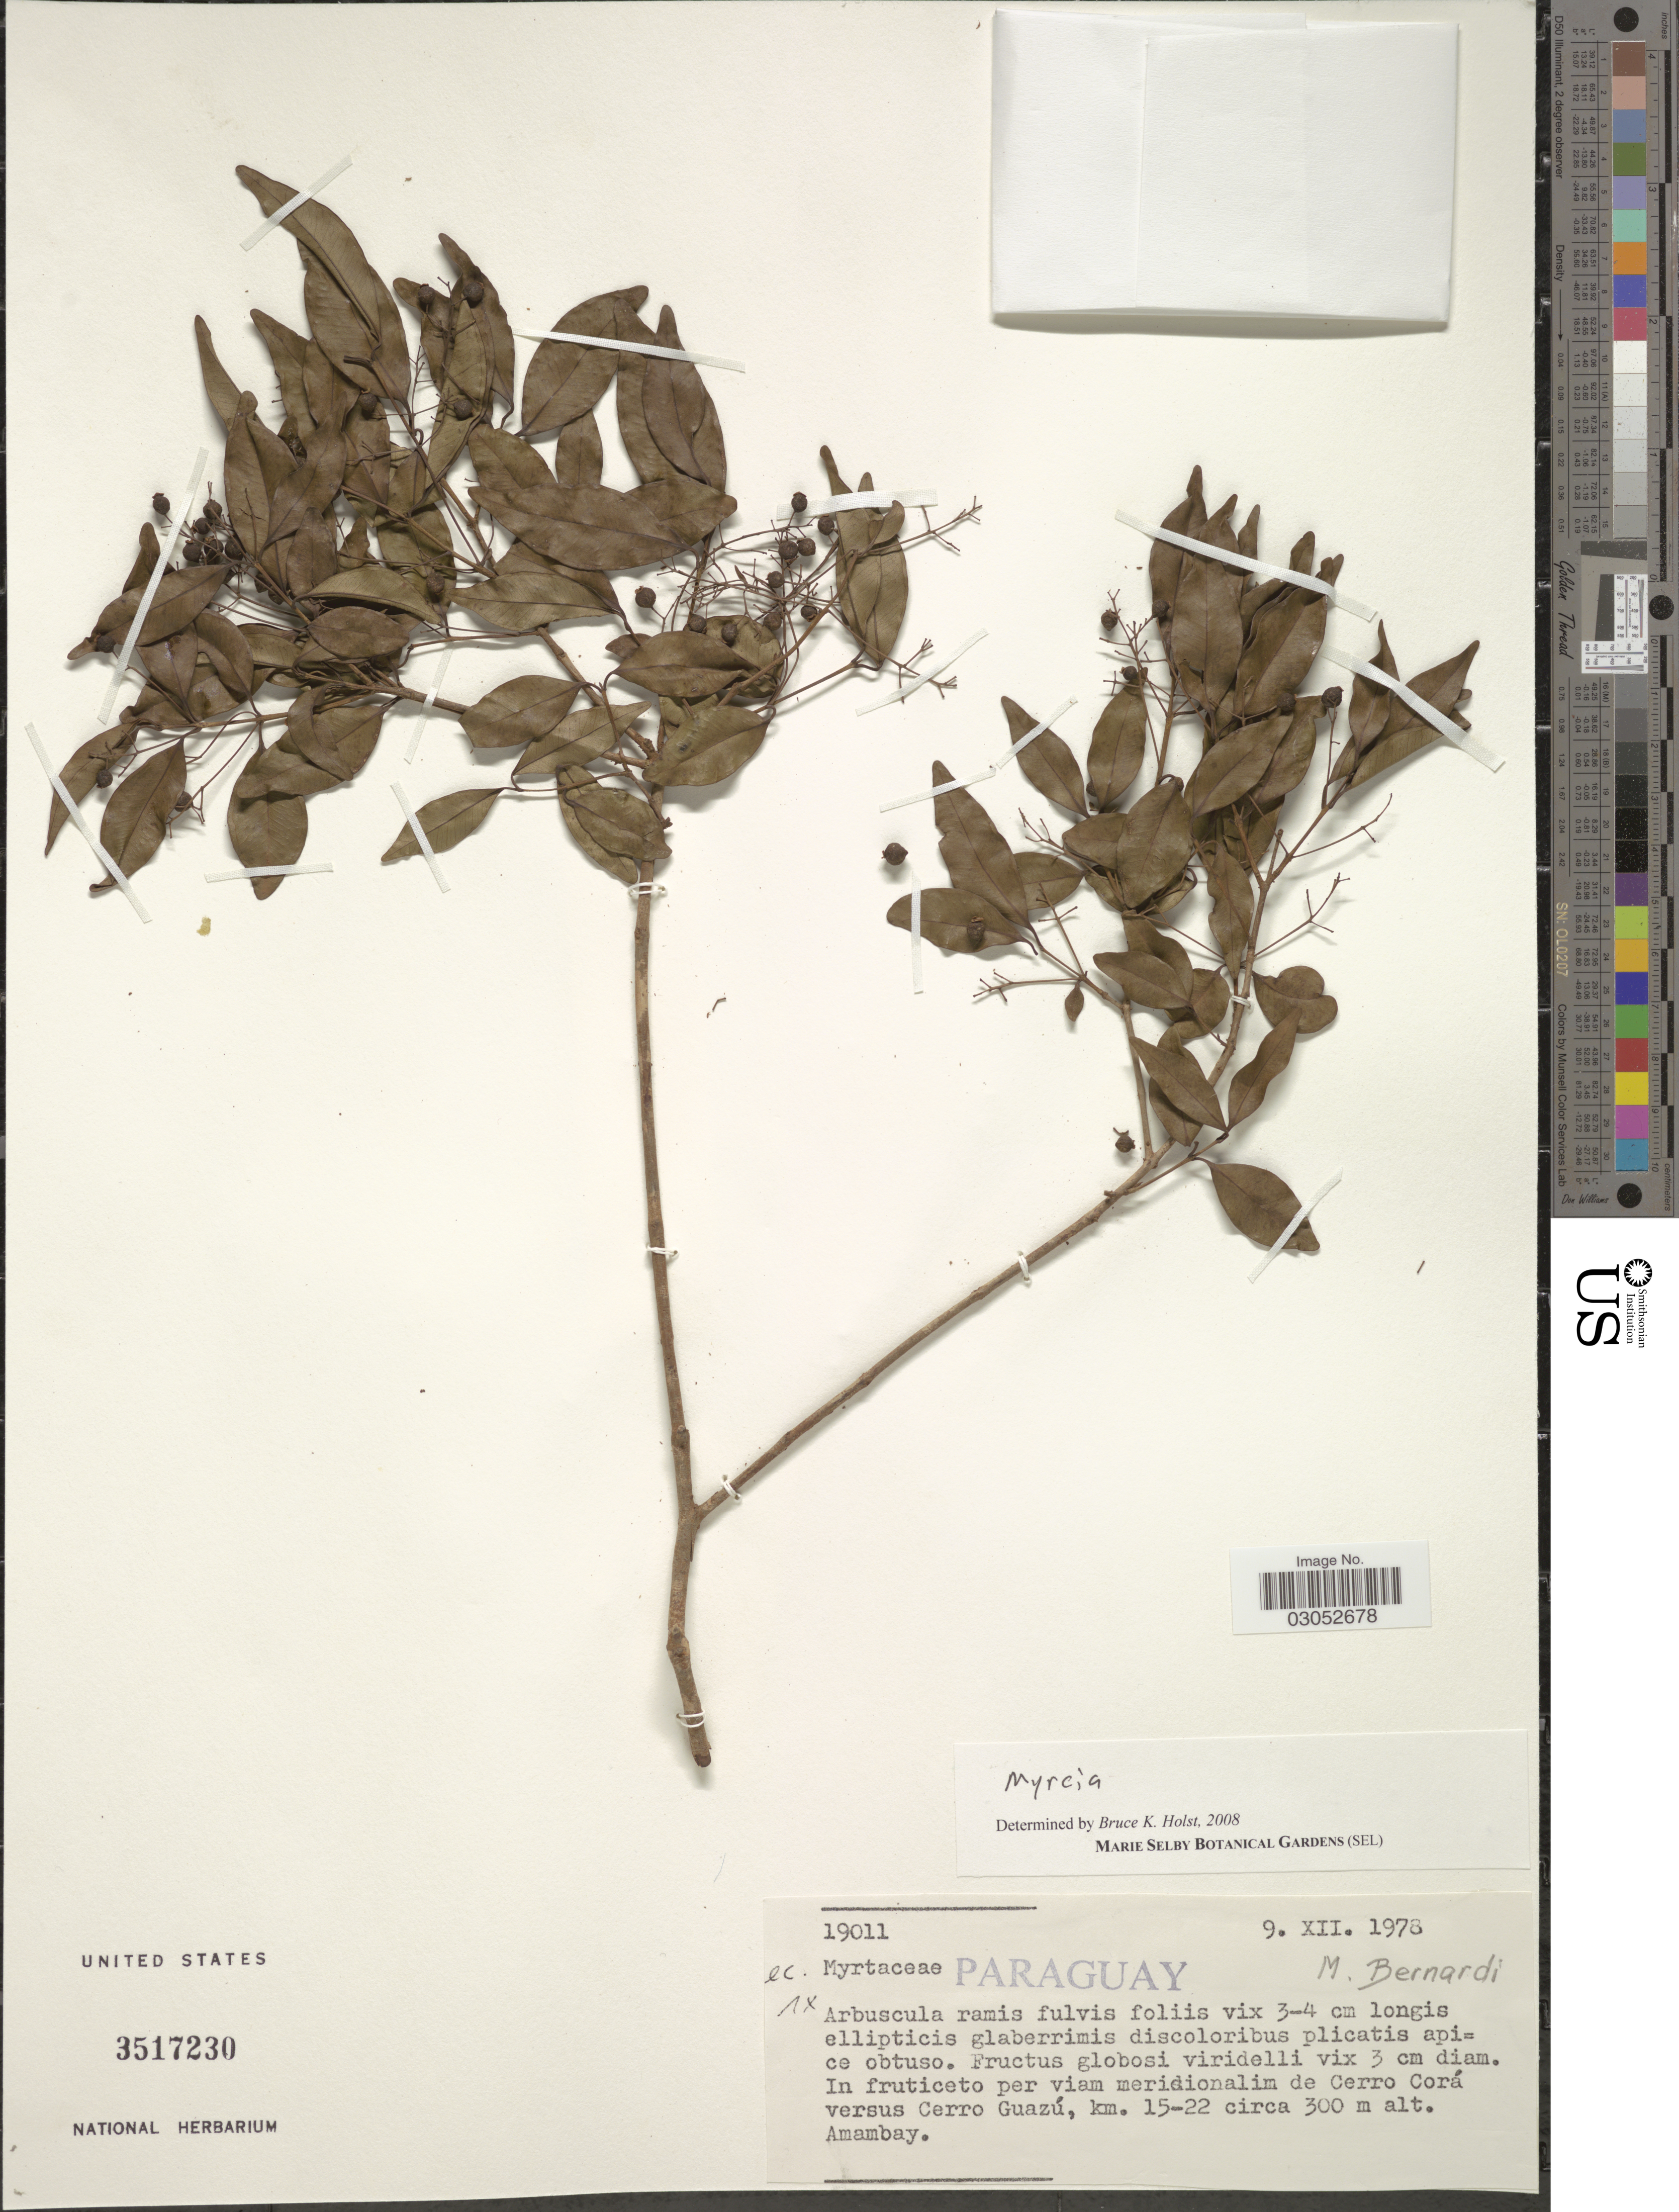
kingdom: Plantae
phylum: Tracheophyta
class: Magnoliopsida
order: Myrtales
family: Myrtaceae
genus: Myrcia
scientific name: Myrcia sp.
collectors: M. Bernardi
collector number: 19011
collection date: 1978-12-09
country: Paraguay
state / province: Amambay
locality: In fruticeto per viam meridionalim de Cerro Corá versus Cerro Guazú, km. 15-22.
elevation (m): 300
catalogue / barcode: US 3517230